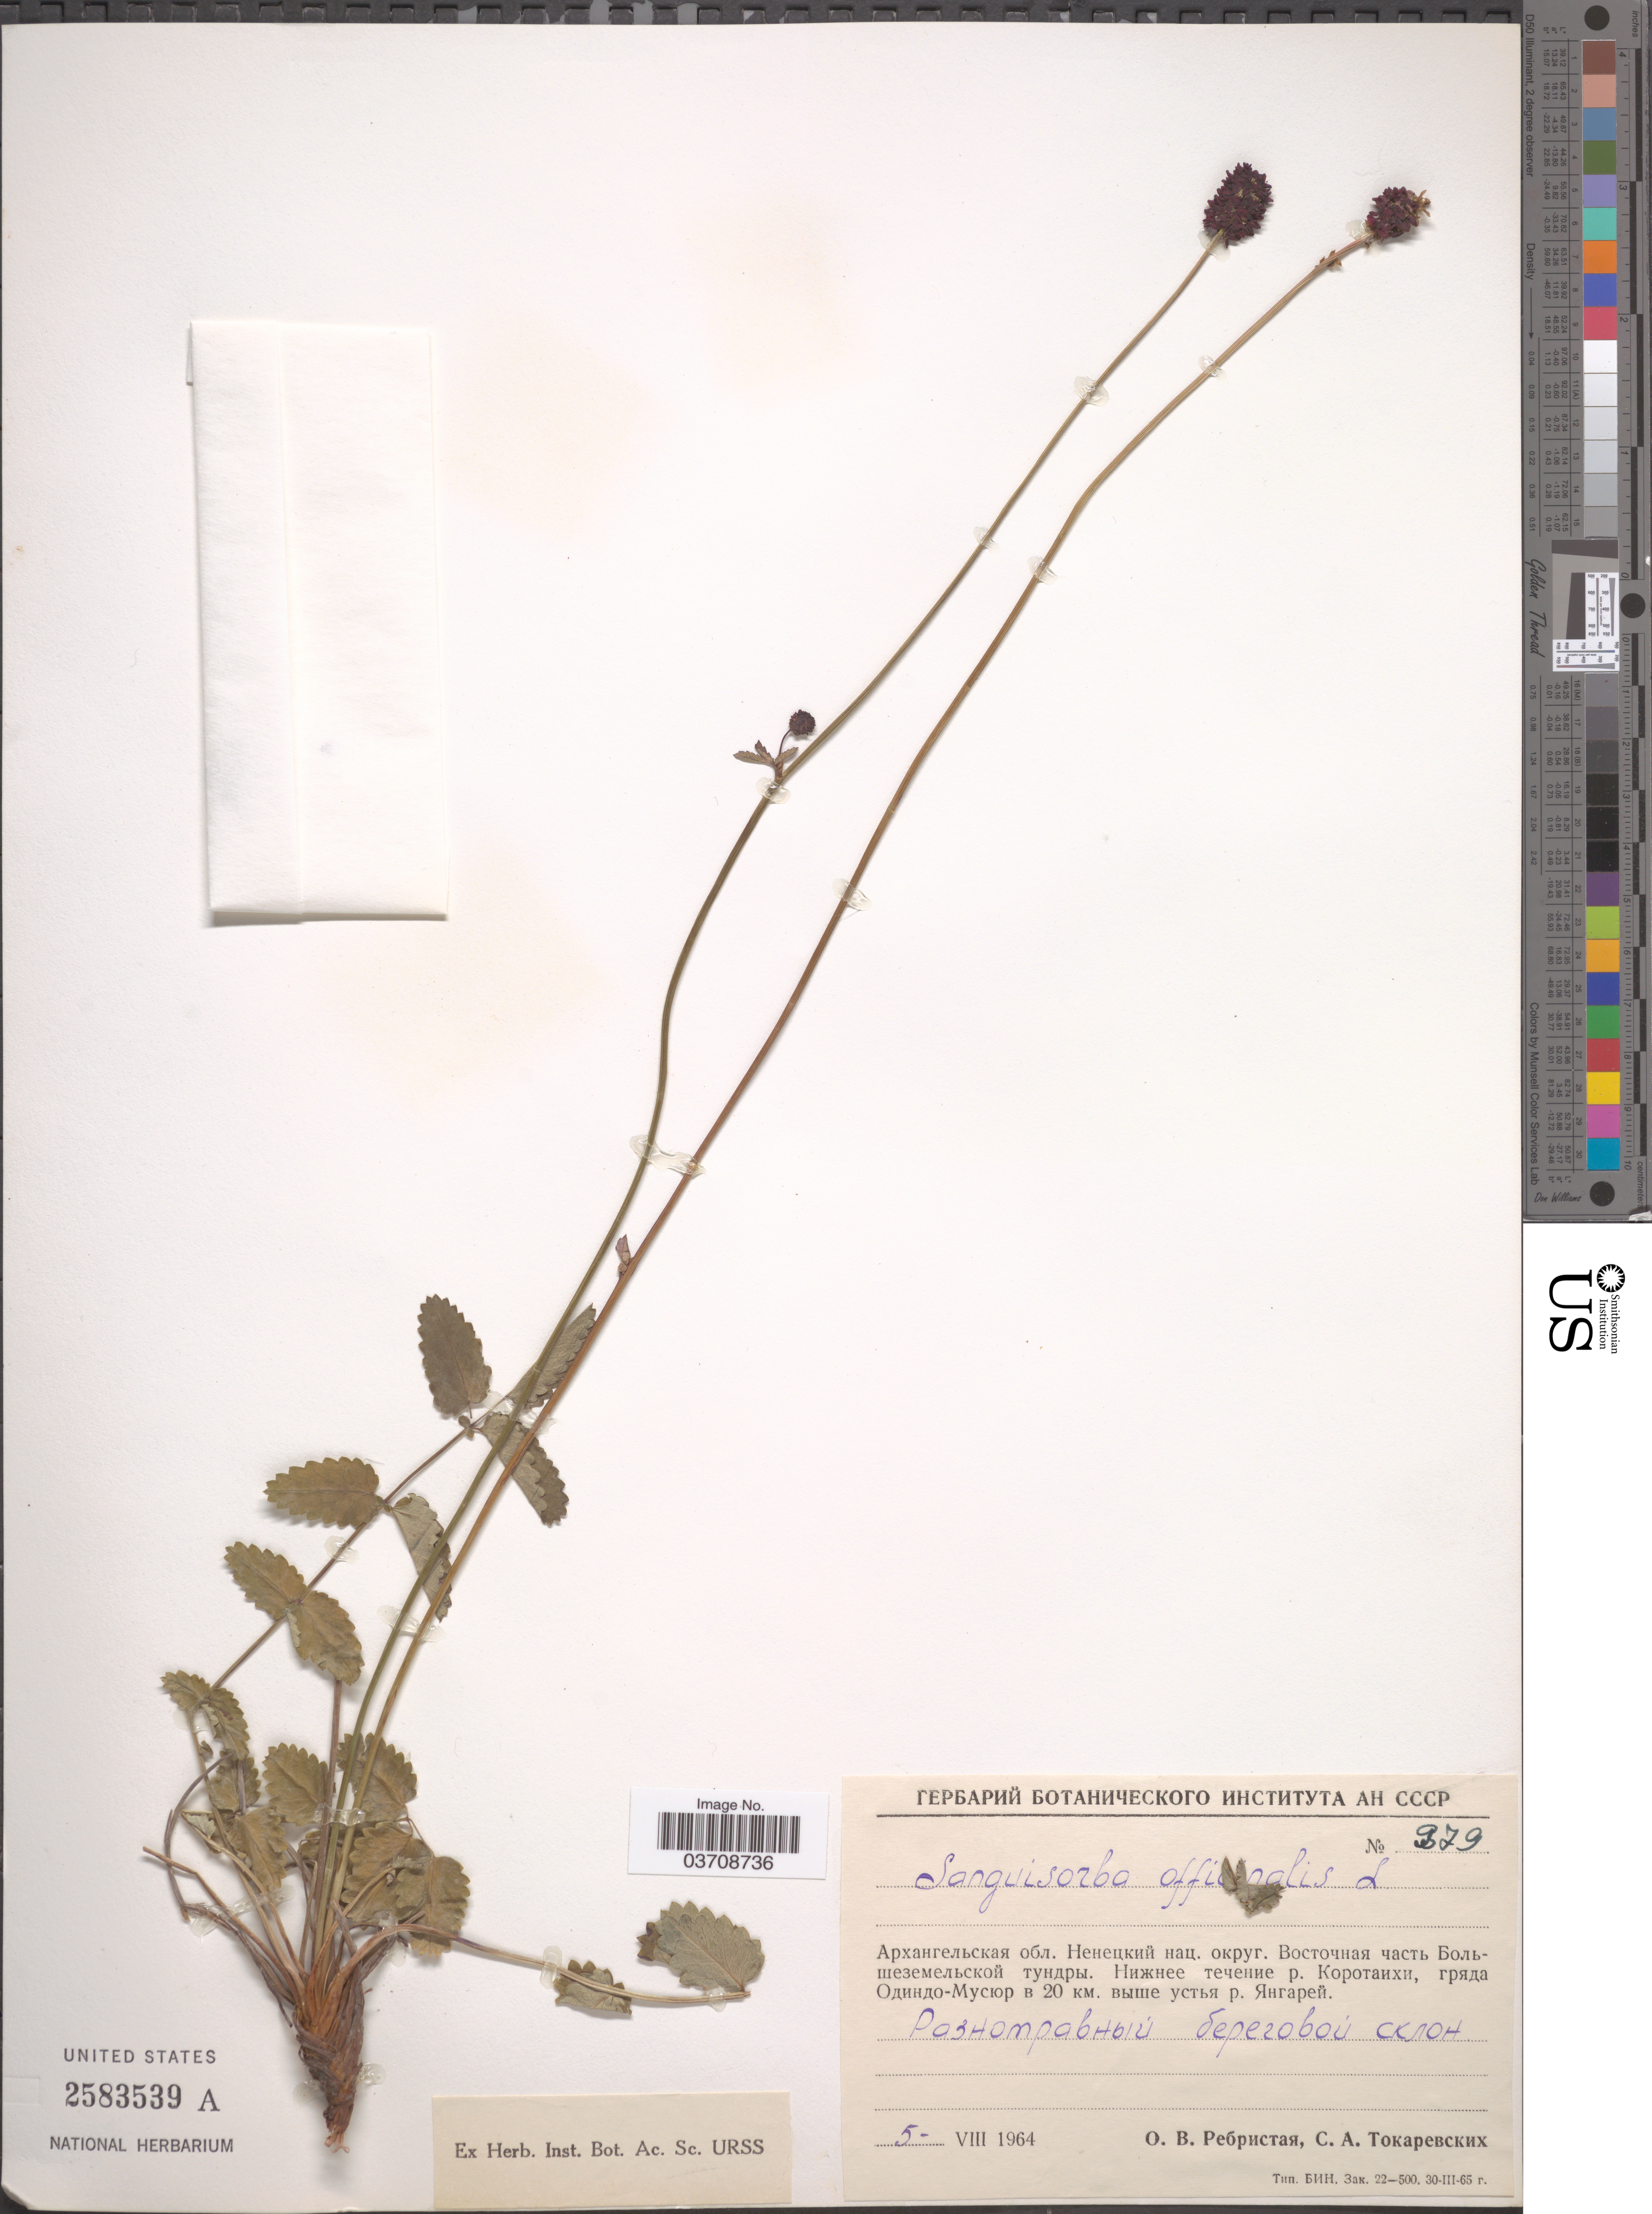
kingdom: Plantae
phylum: Tracheophyta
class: Magnoliopsida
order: Rosales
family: Rosaceae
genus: Sanguisorba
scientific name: Sanguisorba officinalis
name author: L.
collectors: X & X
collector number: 379*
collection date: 1964-08-05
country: Russian Federation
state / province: Arkhangelsk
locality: River Korotaikha, Odindo-Musyur Mts, 20 km above of river Yangarey. Nenets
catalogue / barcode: US 2583539A